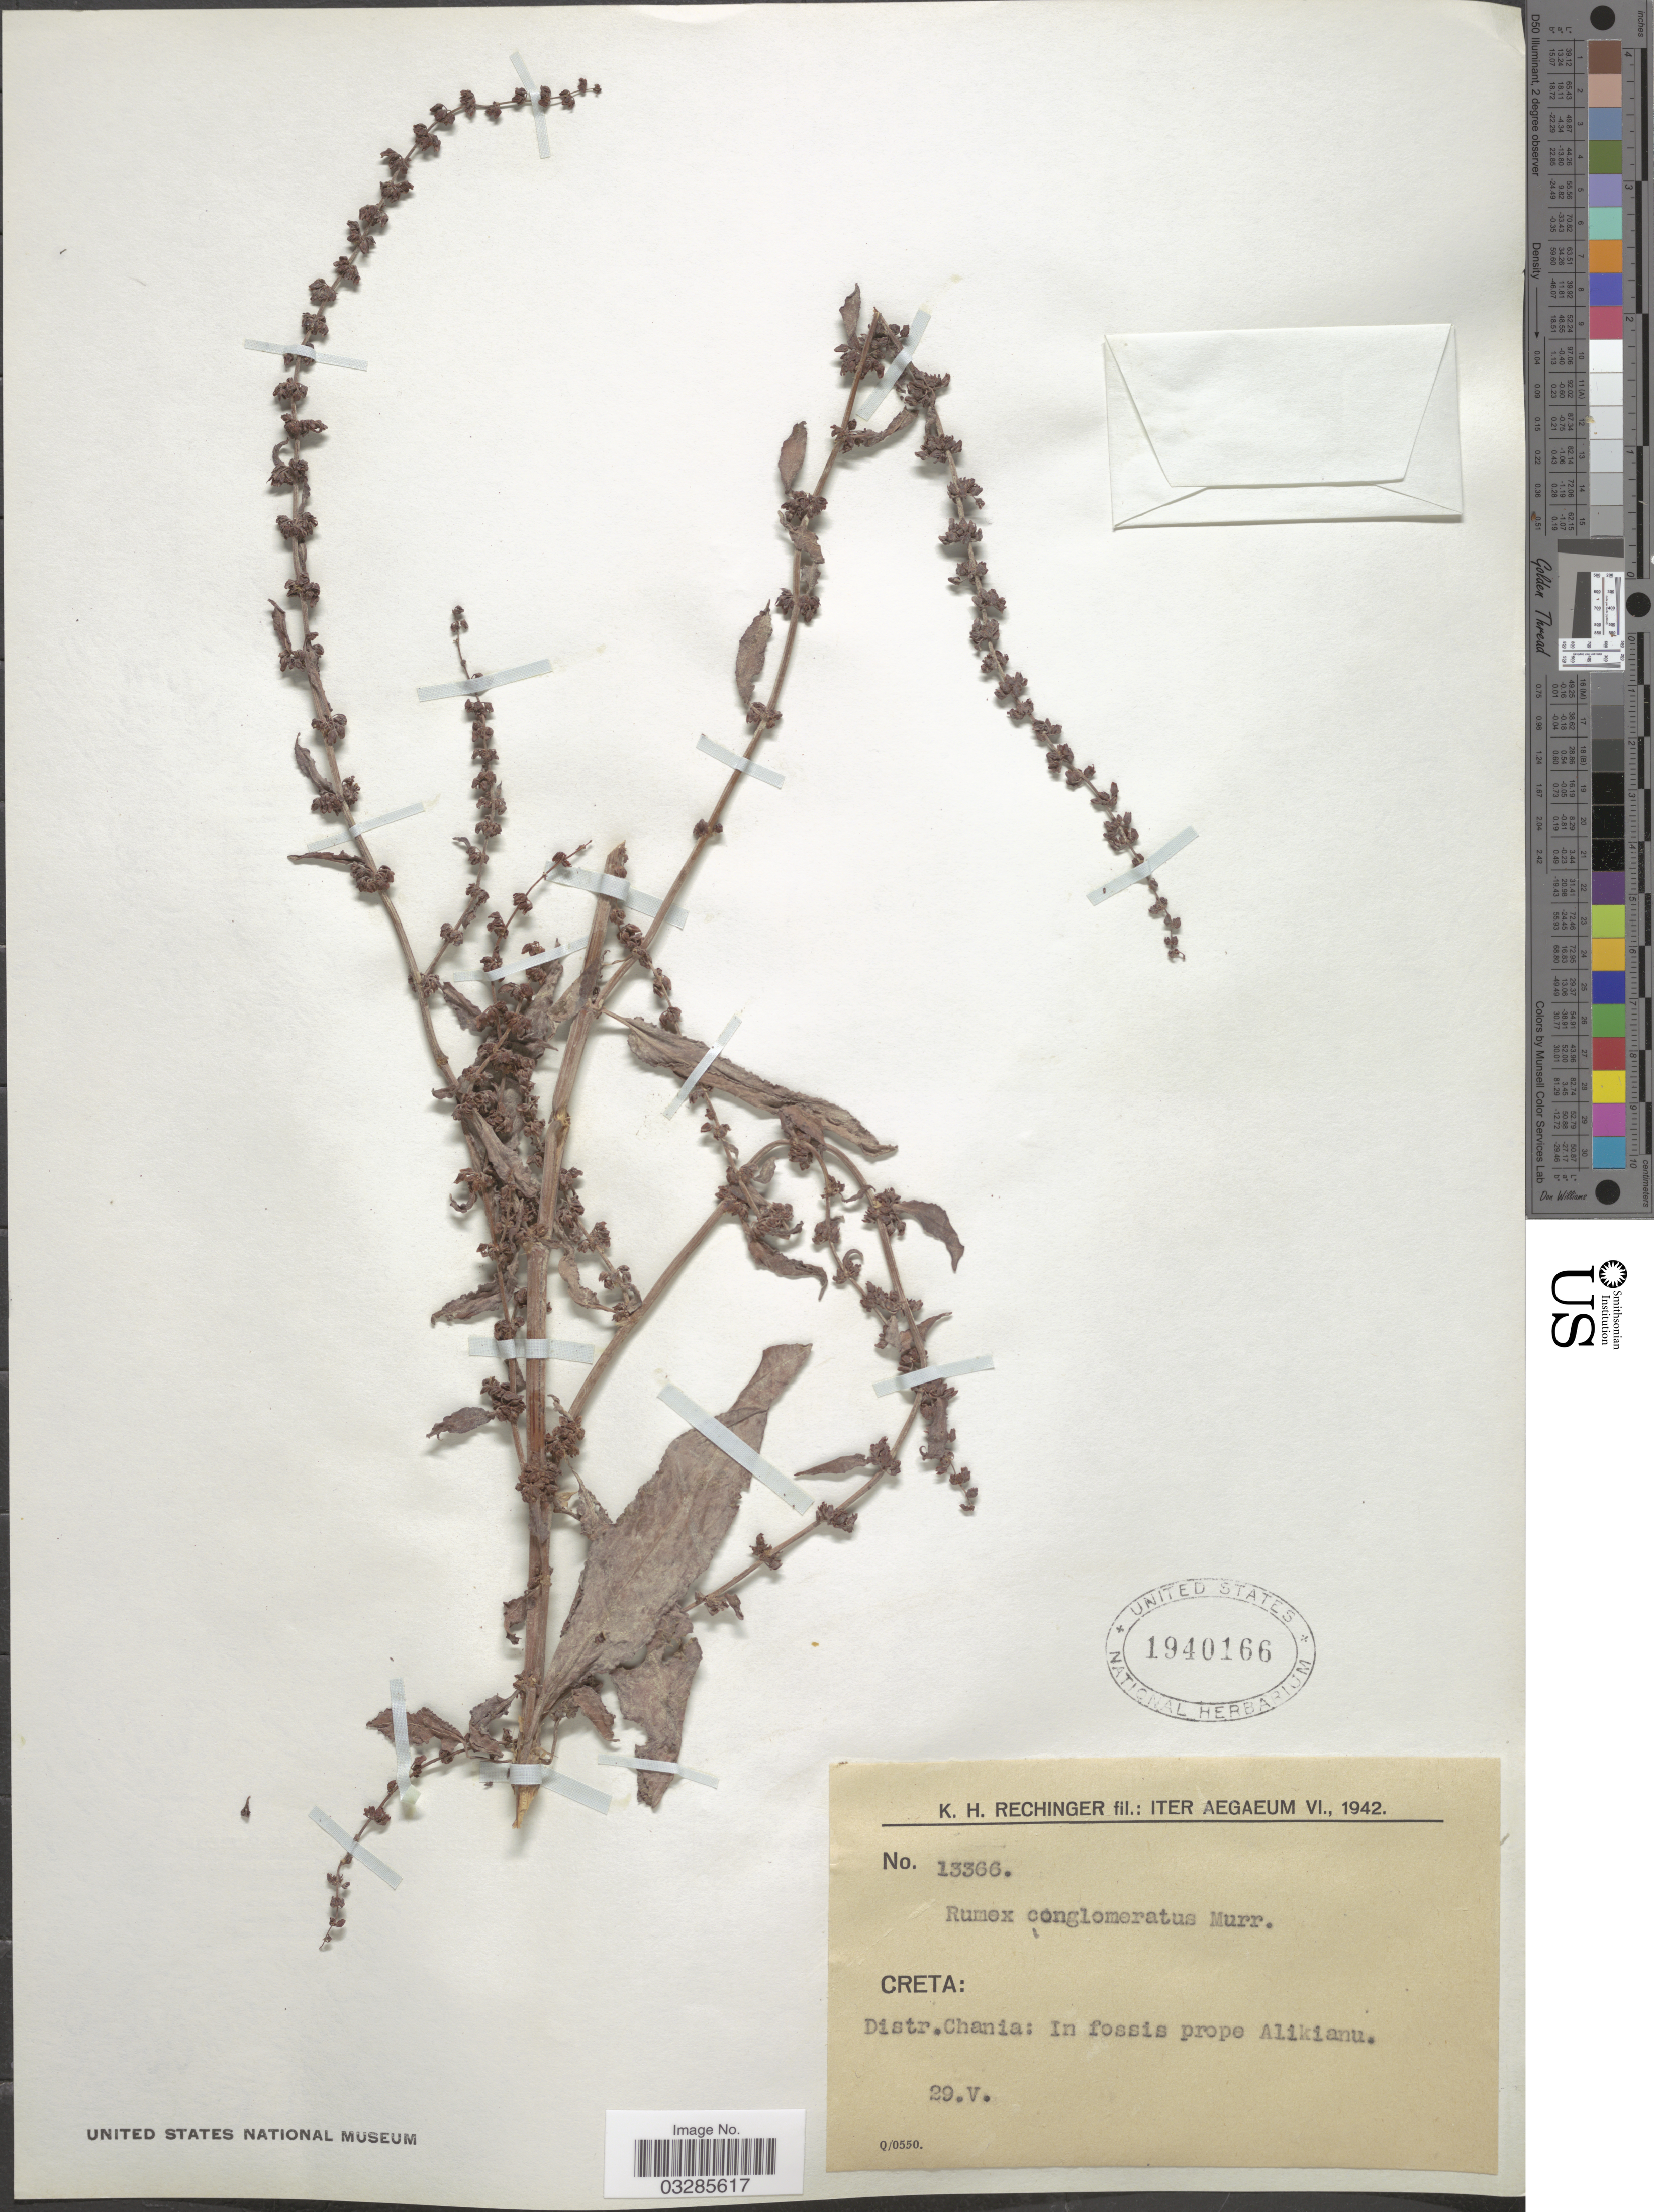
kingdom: Plantae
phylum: Tracheophyta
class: Magnoliopsida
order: Caryophyllales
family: Polygonaceae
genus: Rumex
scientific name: Rumex conglomeratus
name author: Murray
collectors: K. H. Rechinger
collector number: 13366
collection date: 1942-05-29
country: Greece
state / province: Crete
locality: Iter Aegaeum. Distr. Chania: In fossis prope Alikianu.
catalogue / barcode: US 1940166